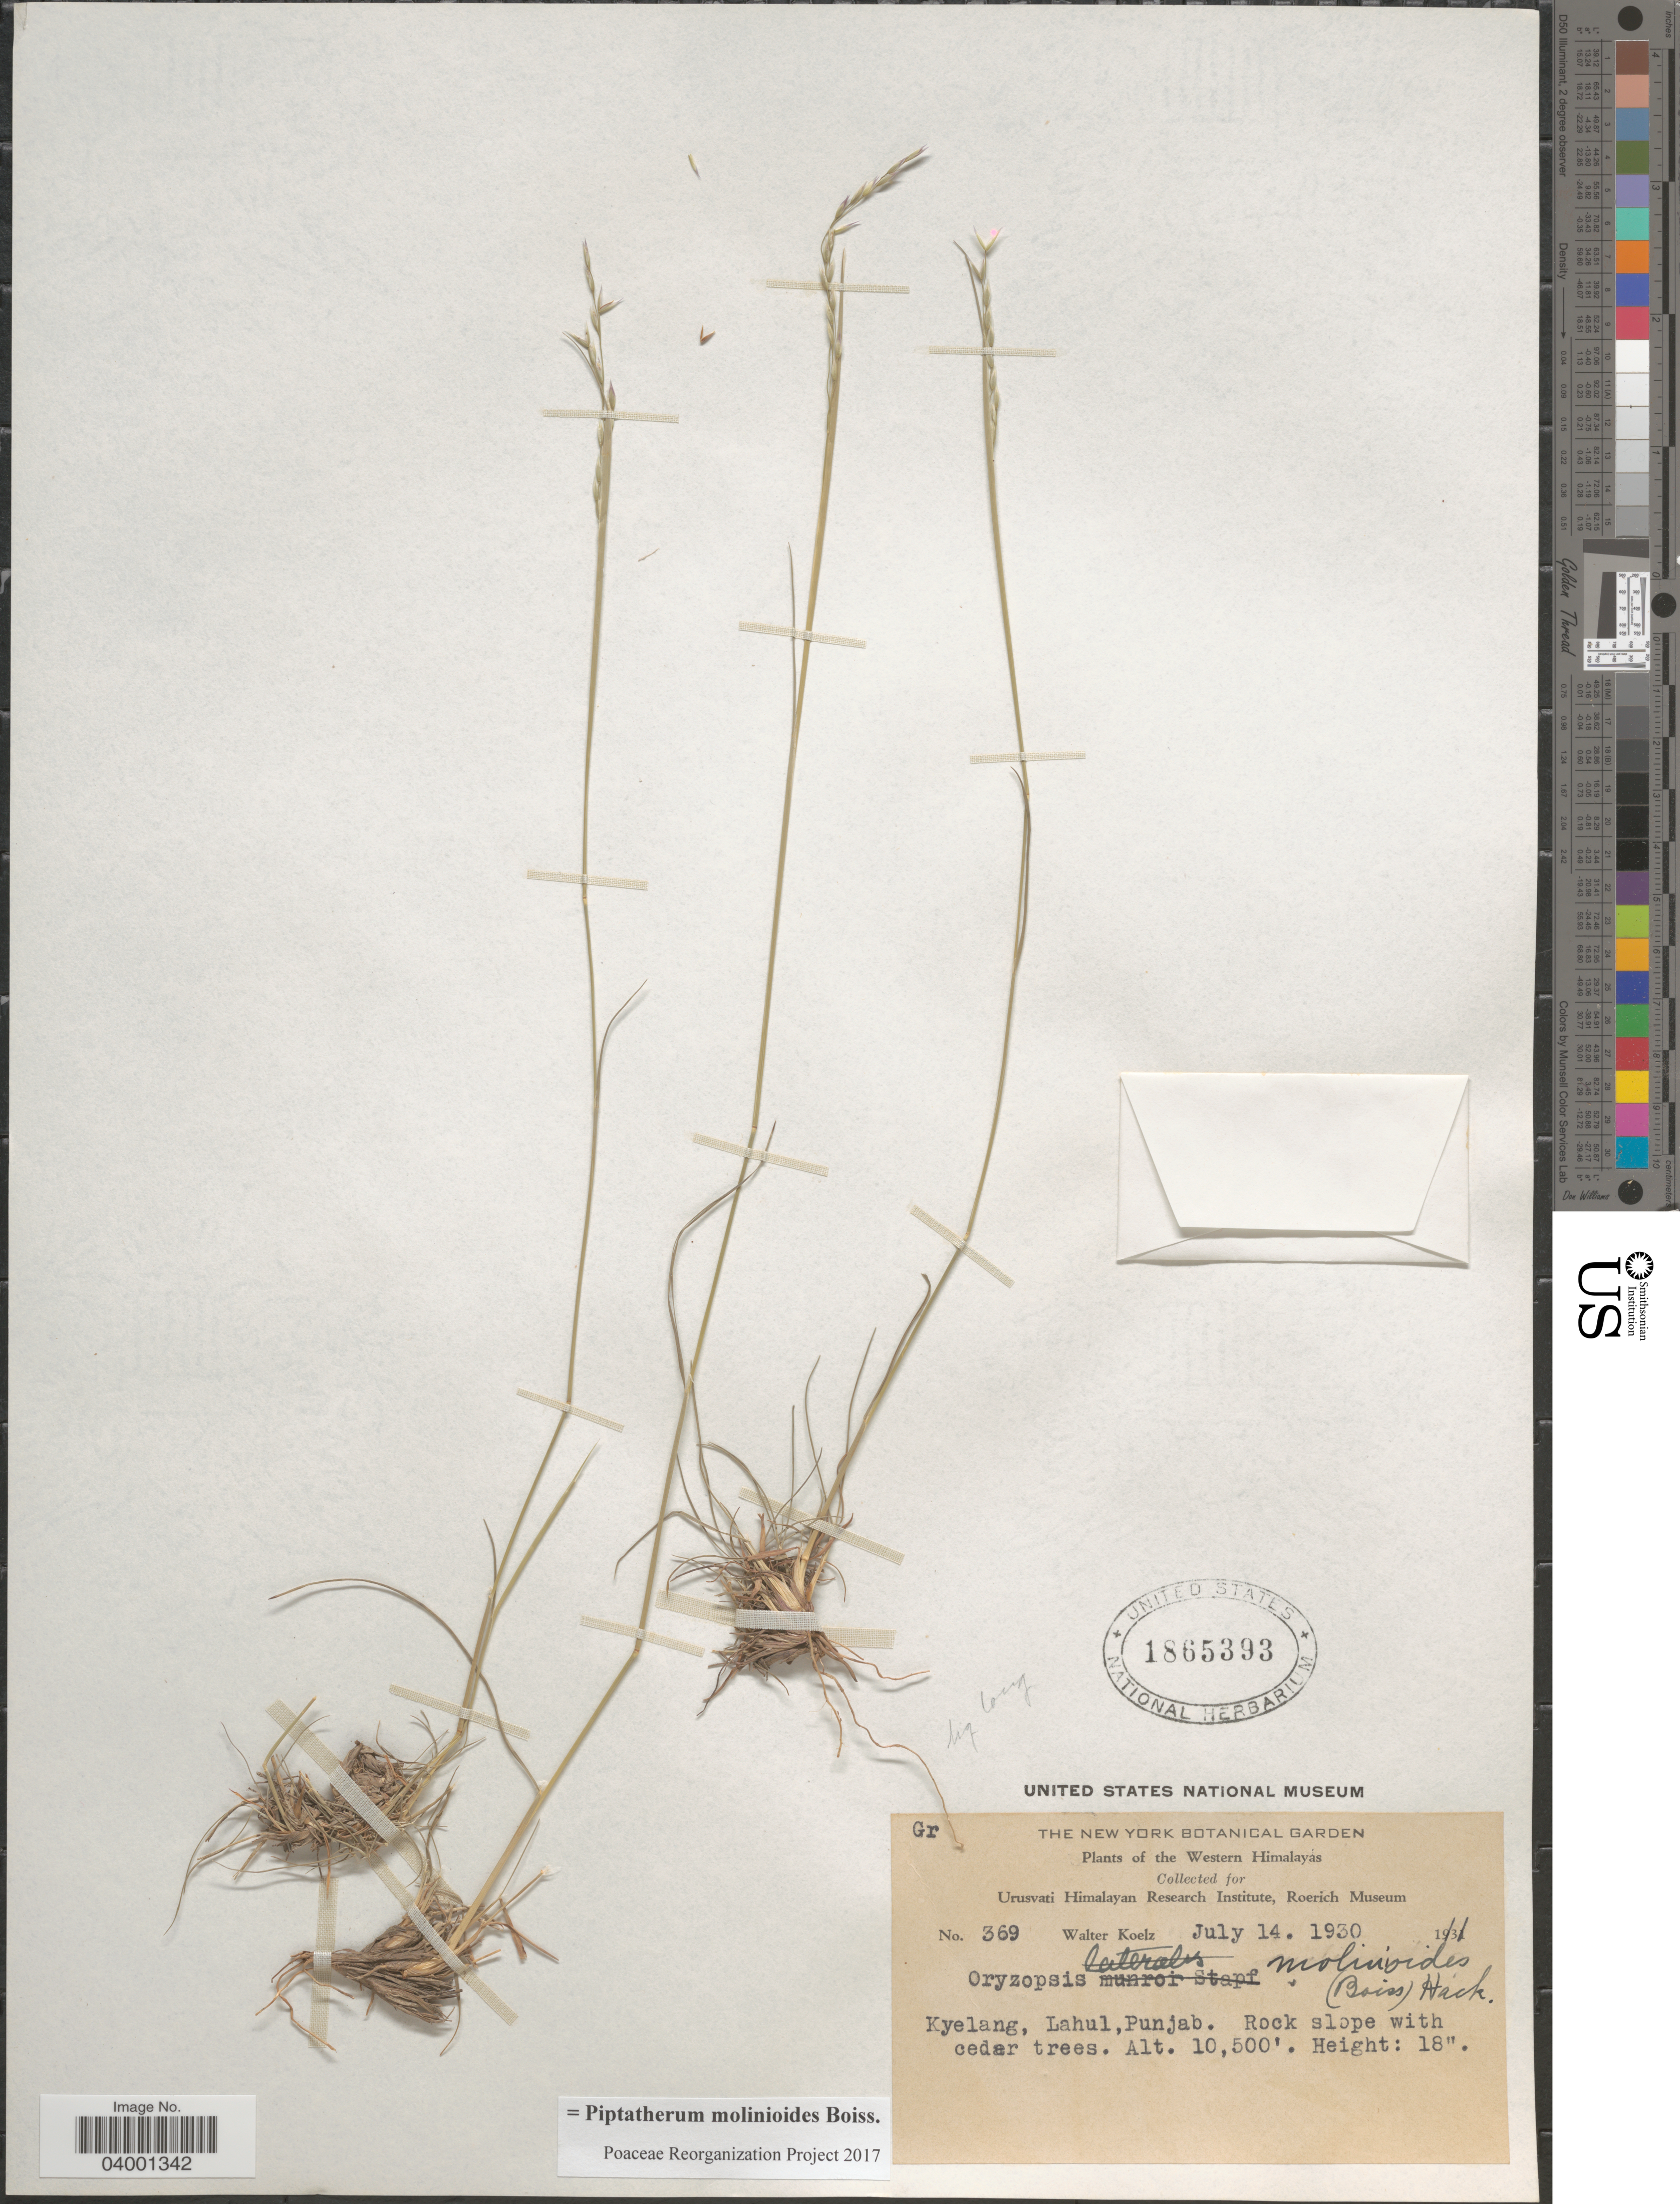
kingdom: Plantae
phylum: Tracheophyta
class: Liliopsida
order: Poales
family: Poaceae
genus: Piptatherum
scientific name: Piptatherum molinioides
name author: Boiss.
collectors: W. N. Koelz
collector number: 369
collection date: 1930-07-14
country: India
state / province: Himachal Pradesh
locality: The Western Himalayas. Kyelang, Lahul.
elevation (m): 3200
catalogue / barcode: US 1865393